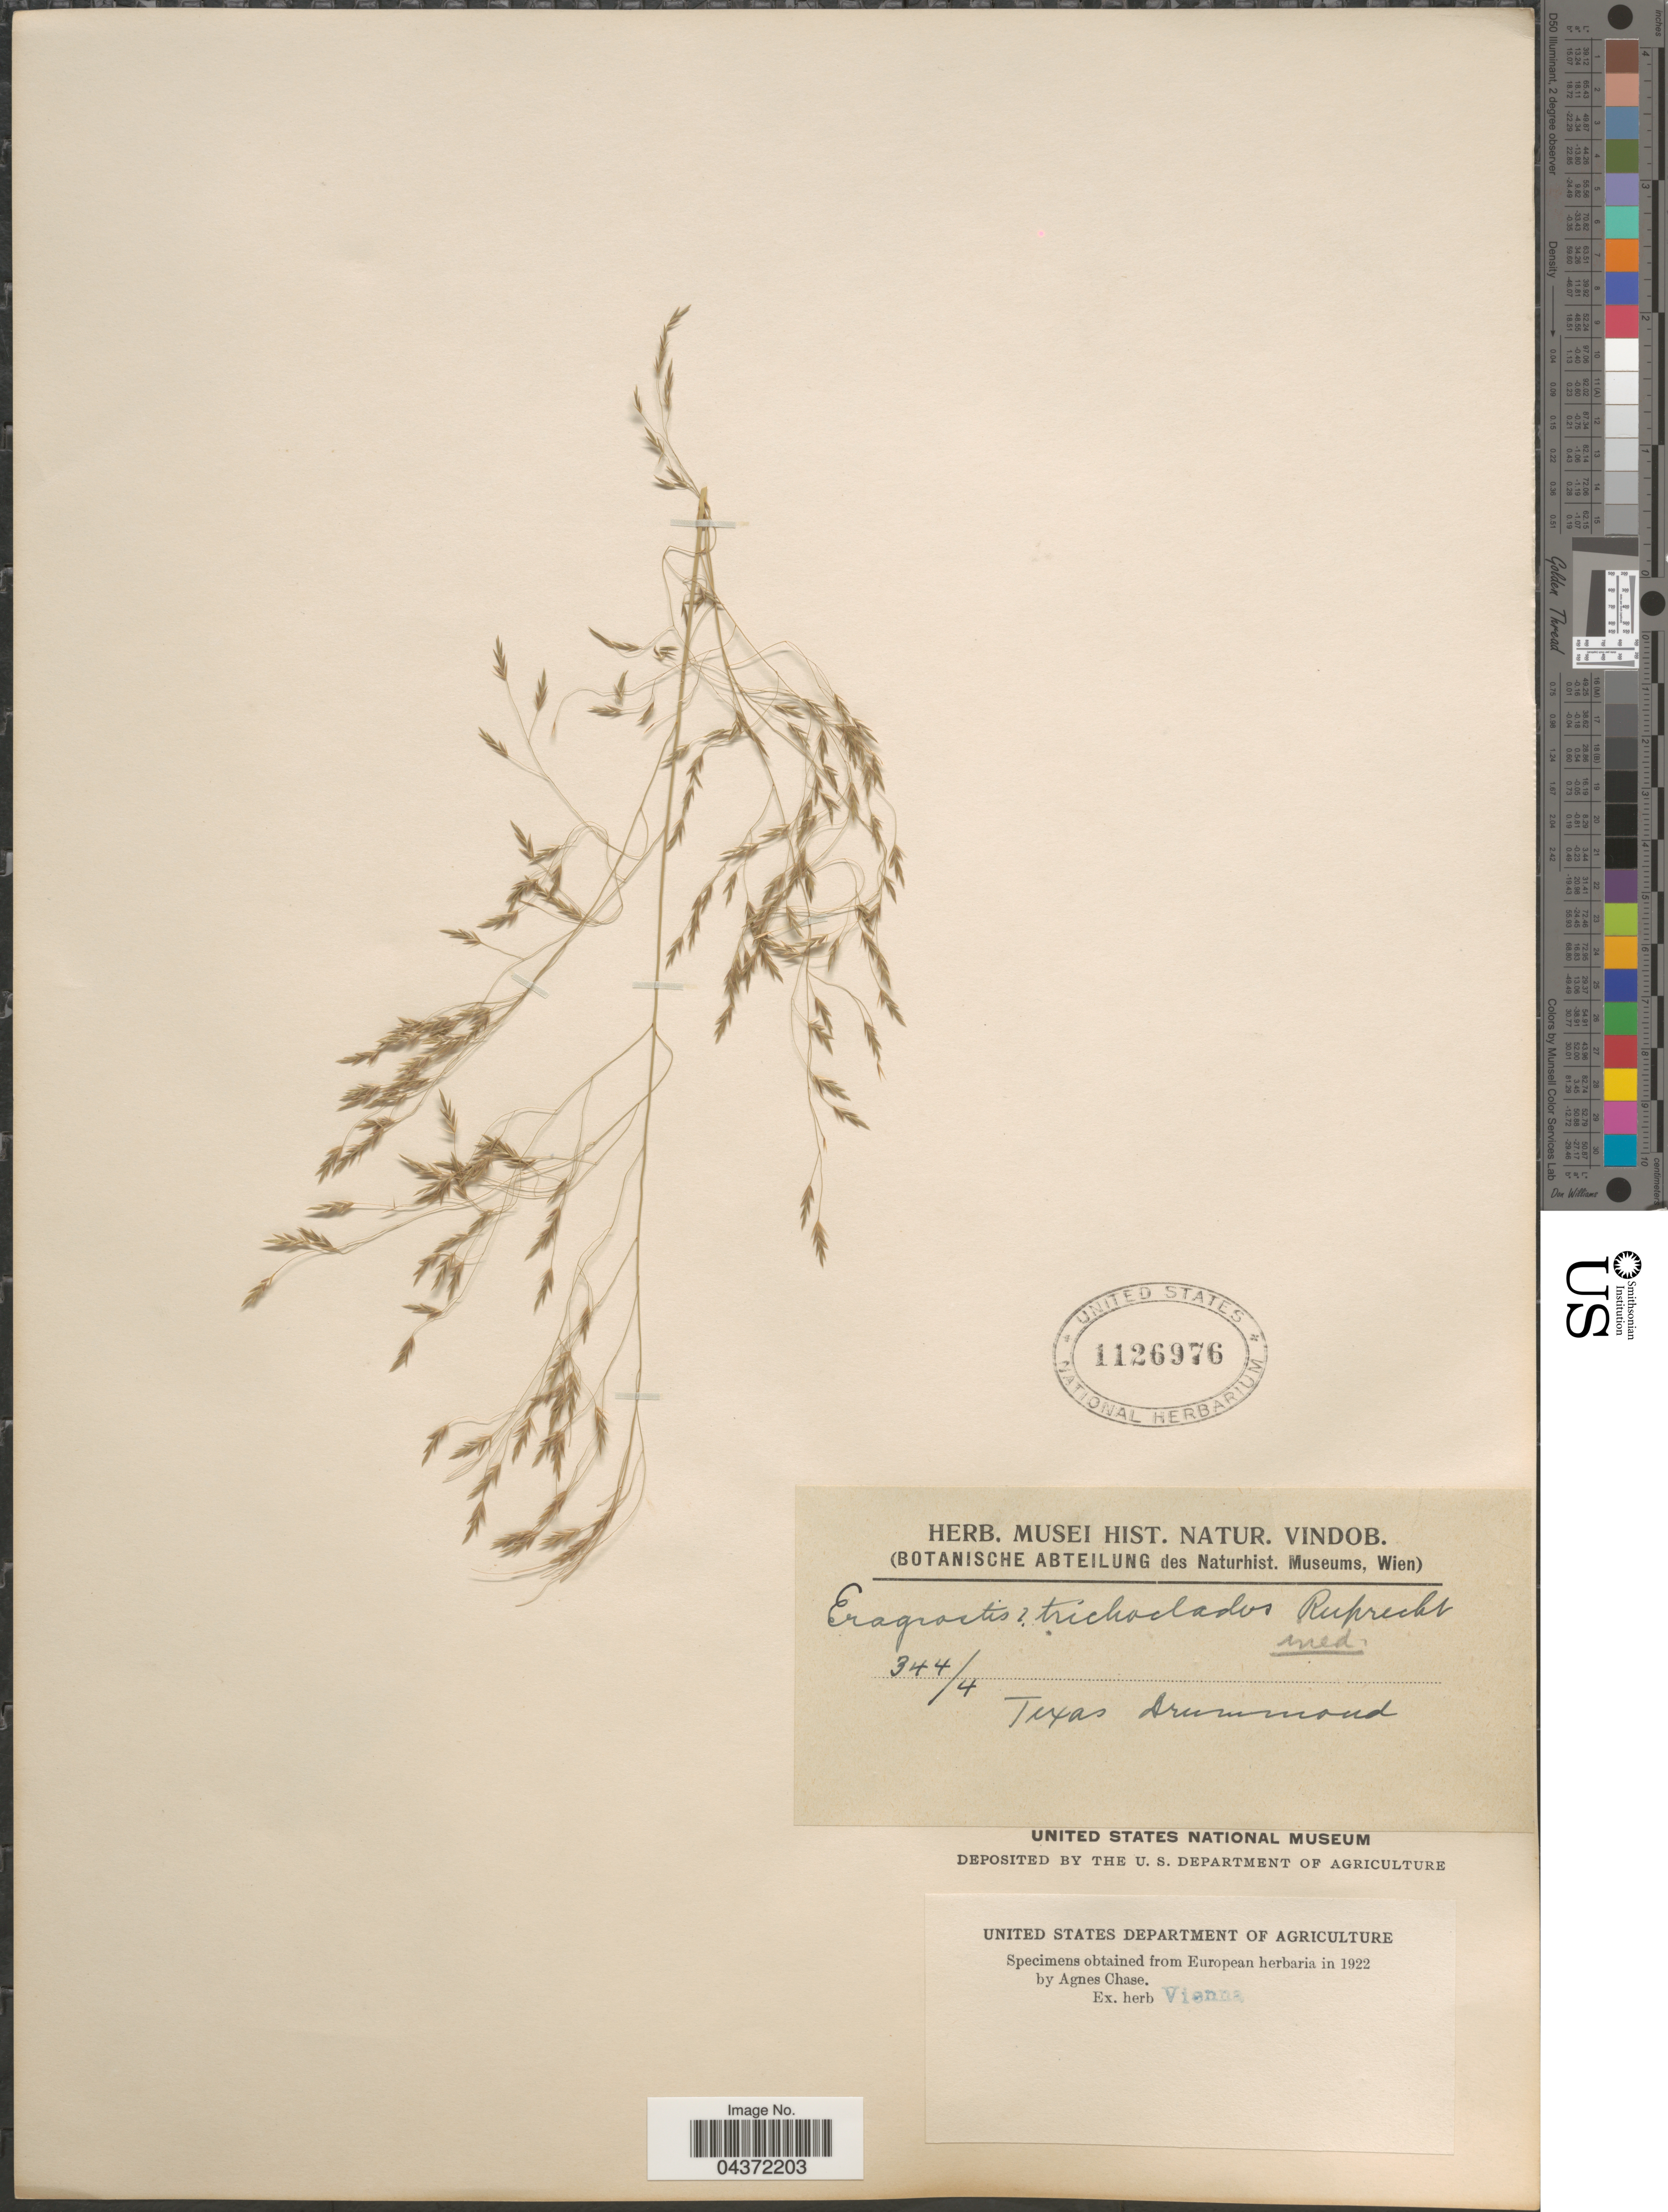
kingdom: Plantae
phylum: Tracheophyta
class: Liliopsida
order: Poales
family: Poaceae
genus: Eragrostis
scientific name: Eragrostis trichodes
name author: (Nutt.) Alph. Wood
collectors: -. Drummond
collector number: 344/4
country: United States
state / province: Texas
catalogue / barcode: US 1126976